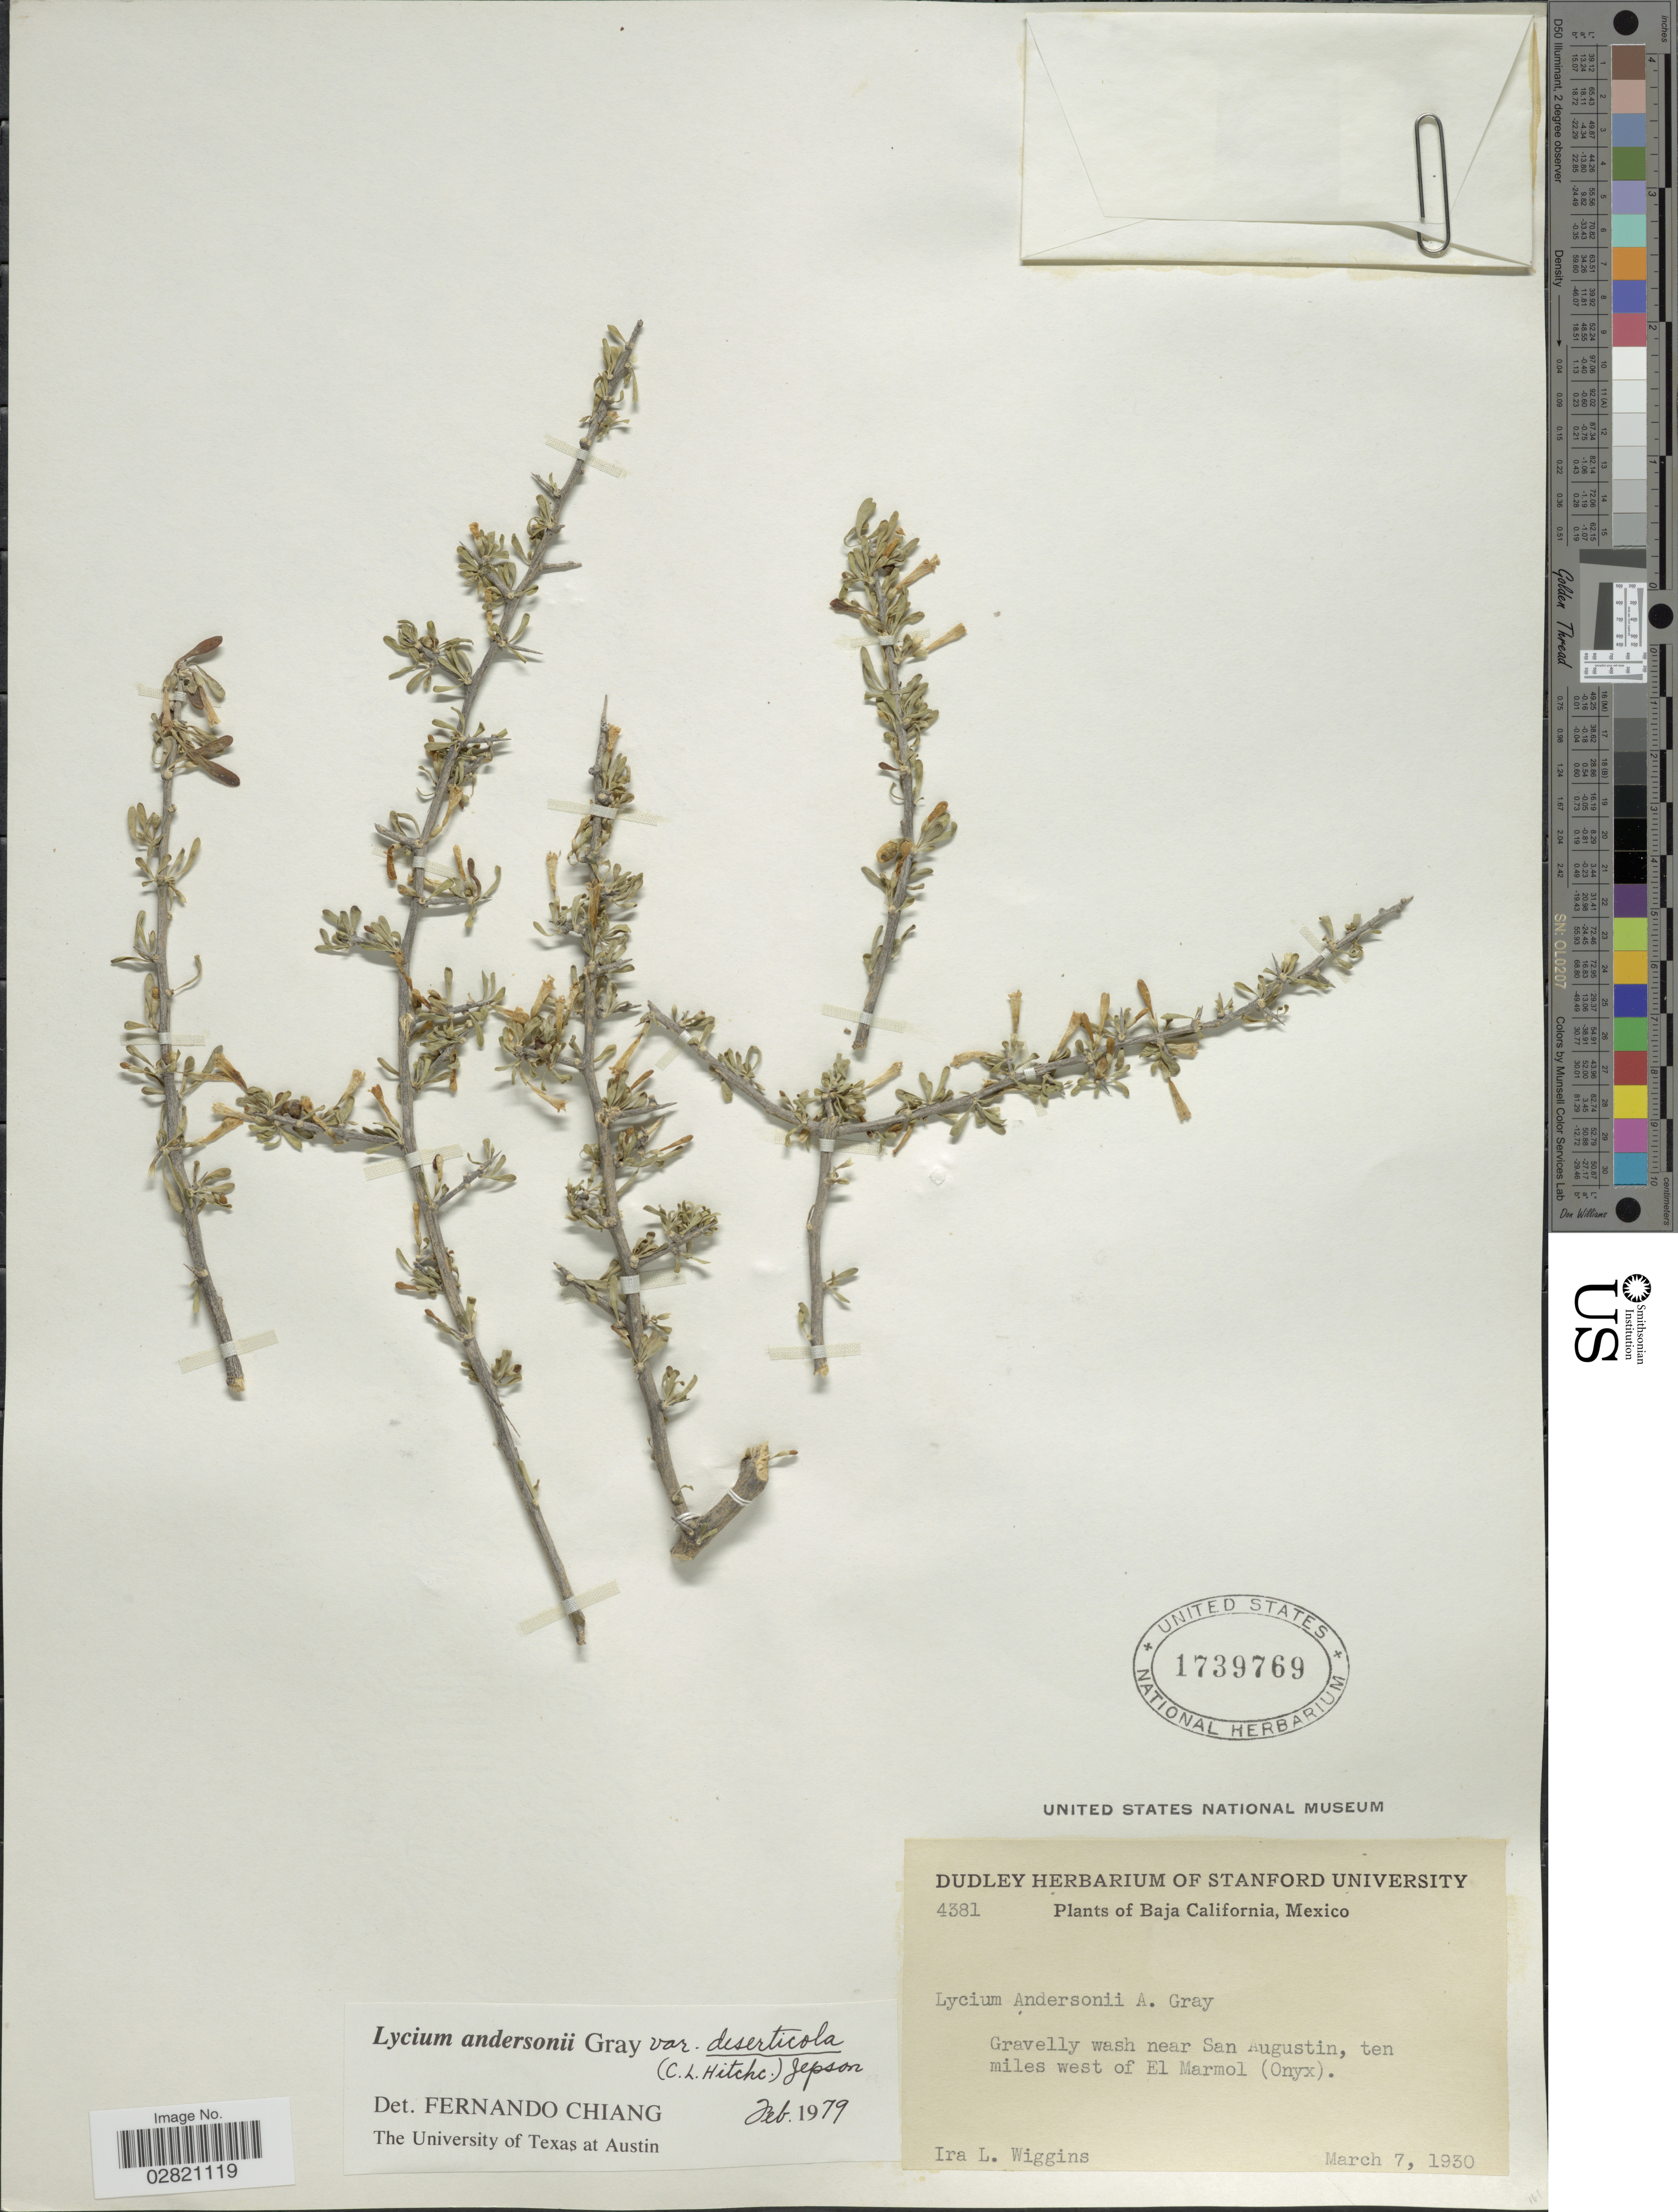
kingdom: Plantae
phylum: Tracheophyta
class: Magnoliopsida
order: Solanales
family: Solanaceae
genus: Lycium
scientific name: Lycium andersonii var. deserticola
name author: (C.L. Hitchc.) Jeps.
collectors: I. L. Wiggins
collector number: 4381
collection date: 1930-03-07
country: Mexico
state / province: Baja California Norte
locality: Gravelly wash near San Augustin, ten miles west of El Marmol (Onyx).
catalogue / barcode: US 1739769